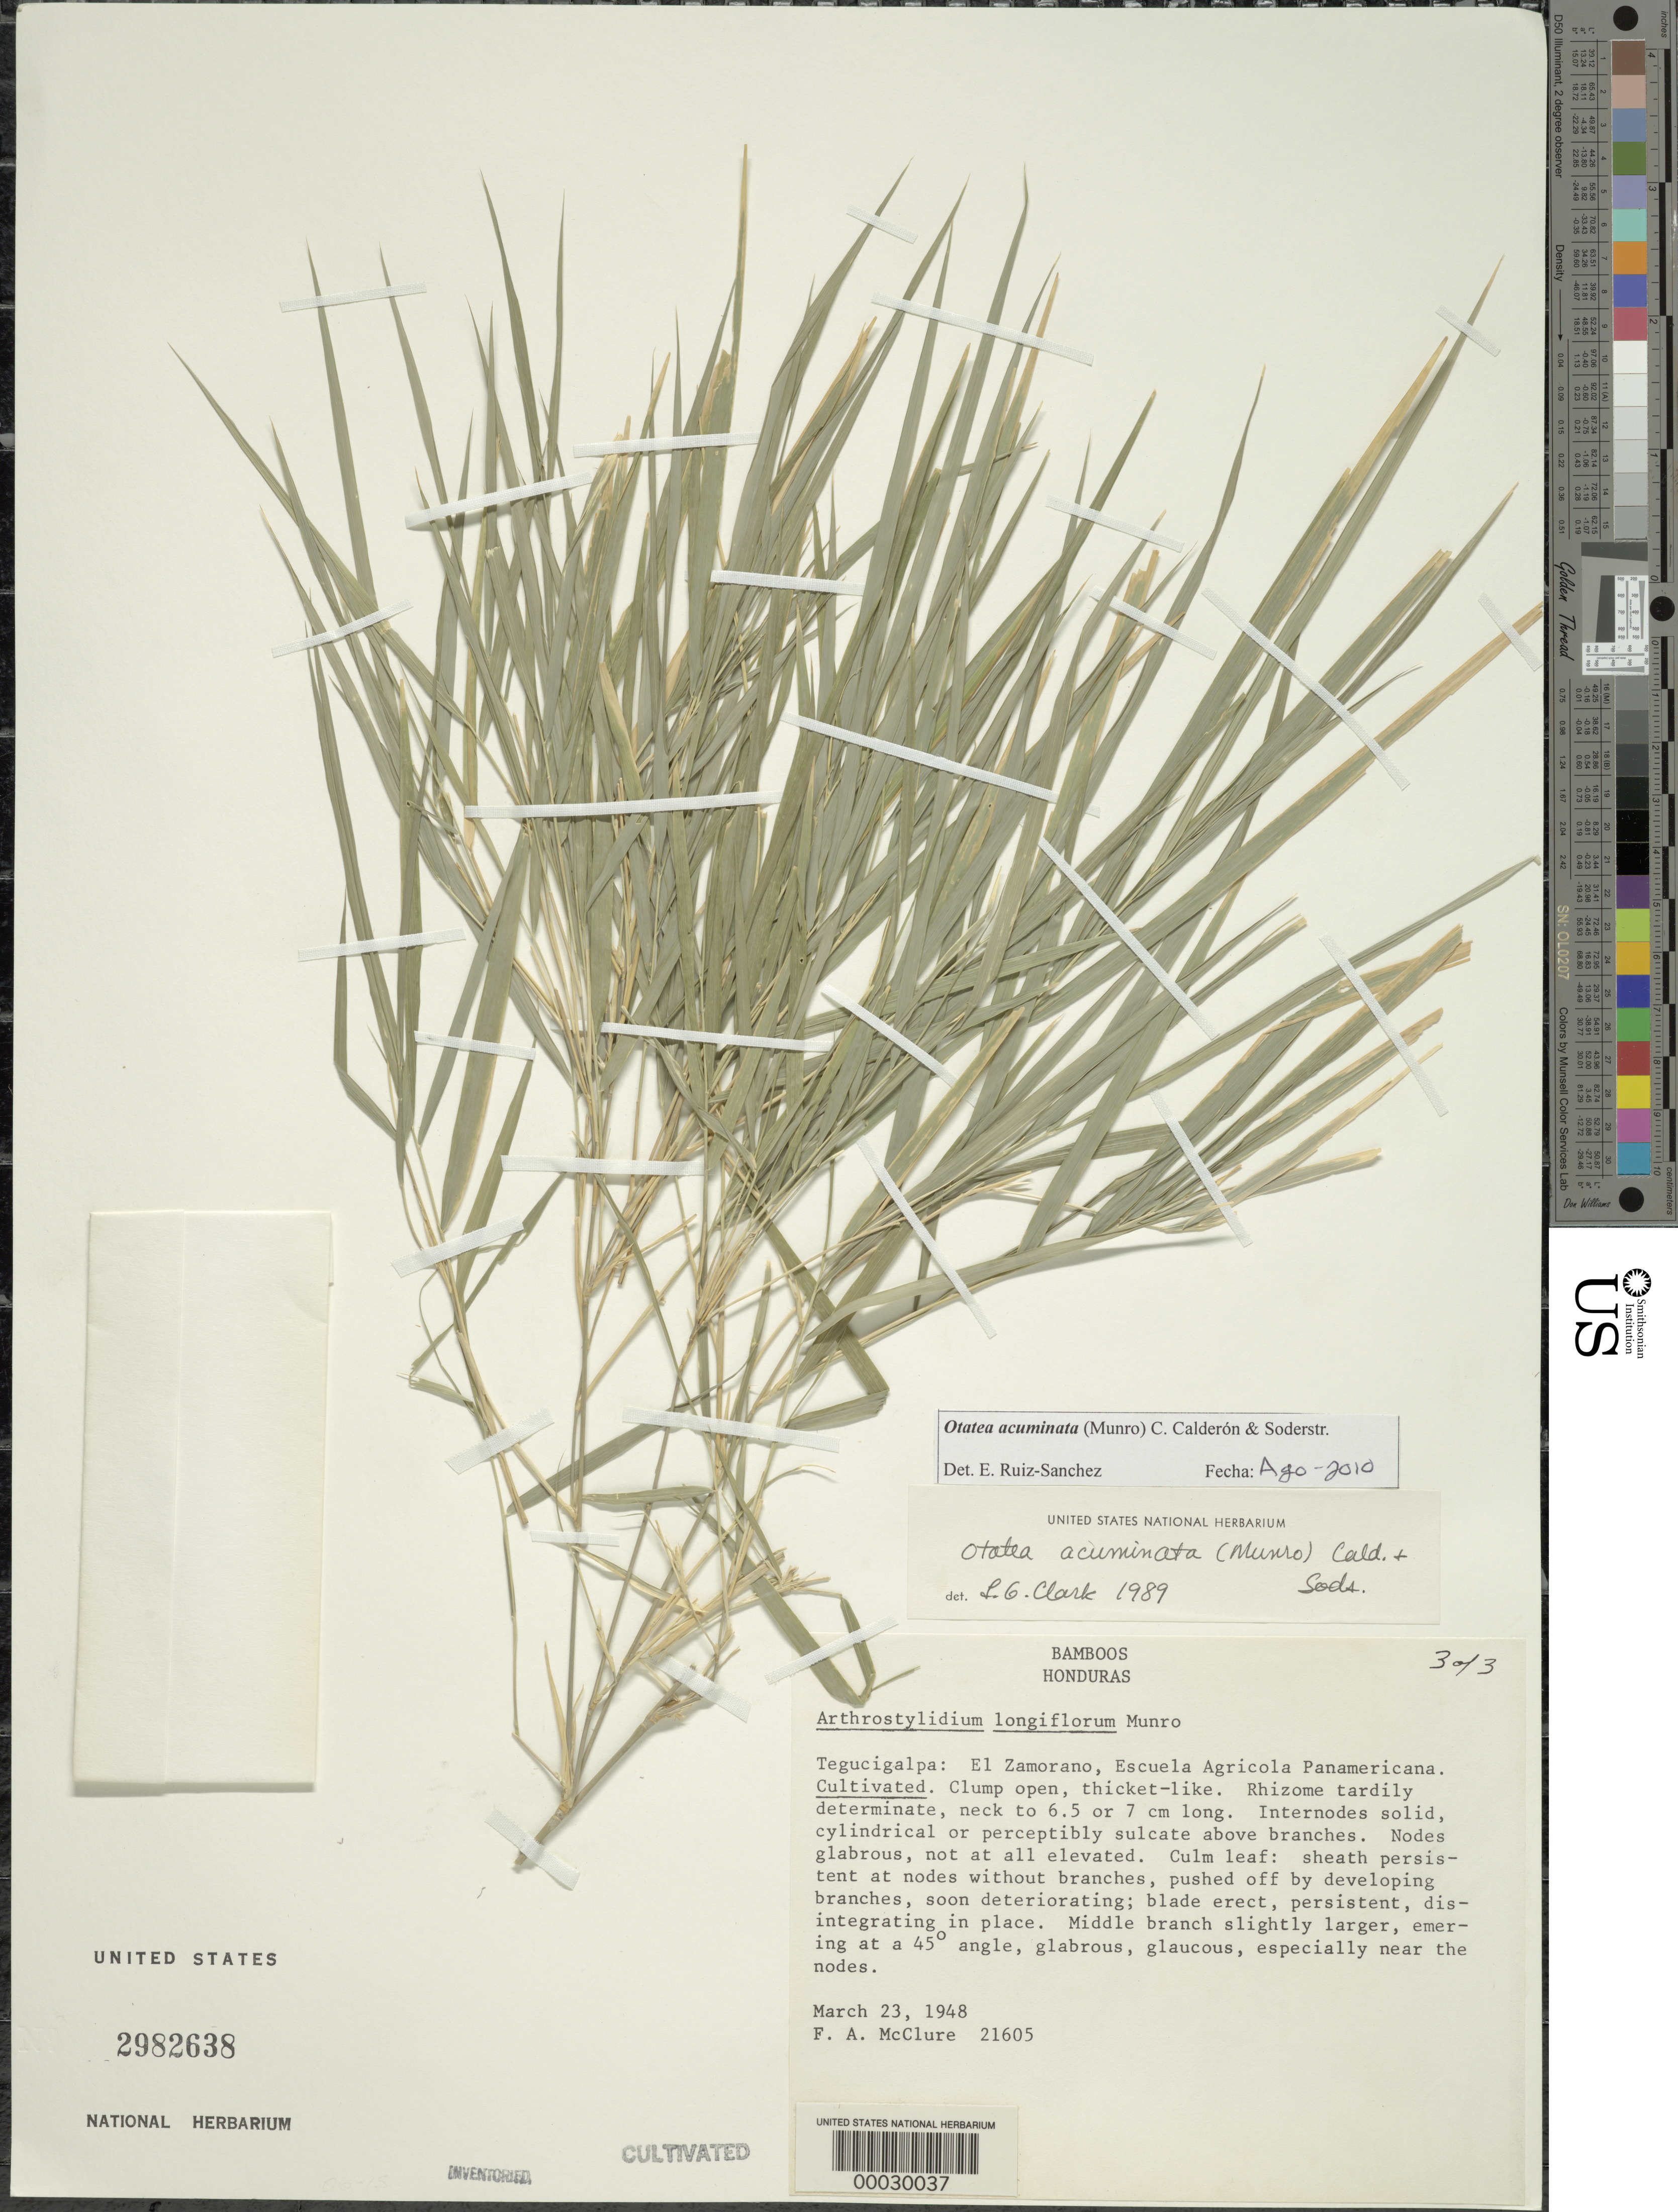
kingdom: Plantae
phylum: Tracheophyta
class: Liliopsida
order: Poales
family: Poaceae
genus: Otatea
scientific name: Otatea acuminata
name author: (Munro) C. E. Calderón & Soderstr.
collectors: F. A. McClure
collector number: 21605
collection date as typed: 23 Mar 1948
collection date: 1948-03-23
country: Honduras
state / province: Fco. Morazán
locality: El Zamorano , Escuela Agricola Panamericana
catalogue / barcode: US 2982638